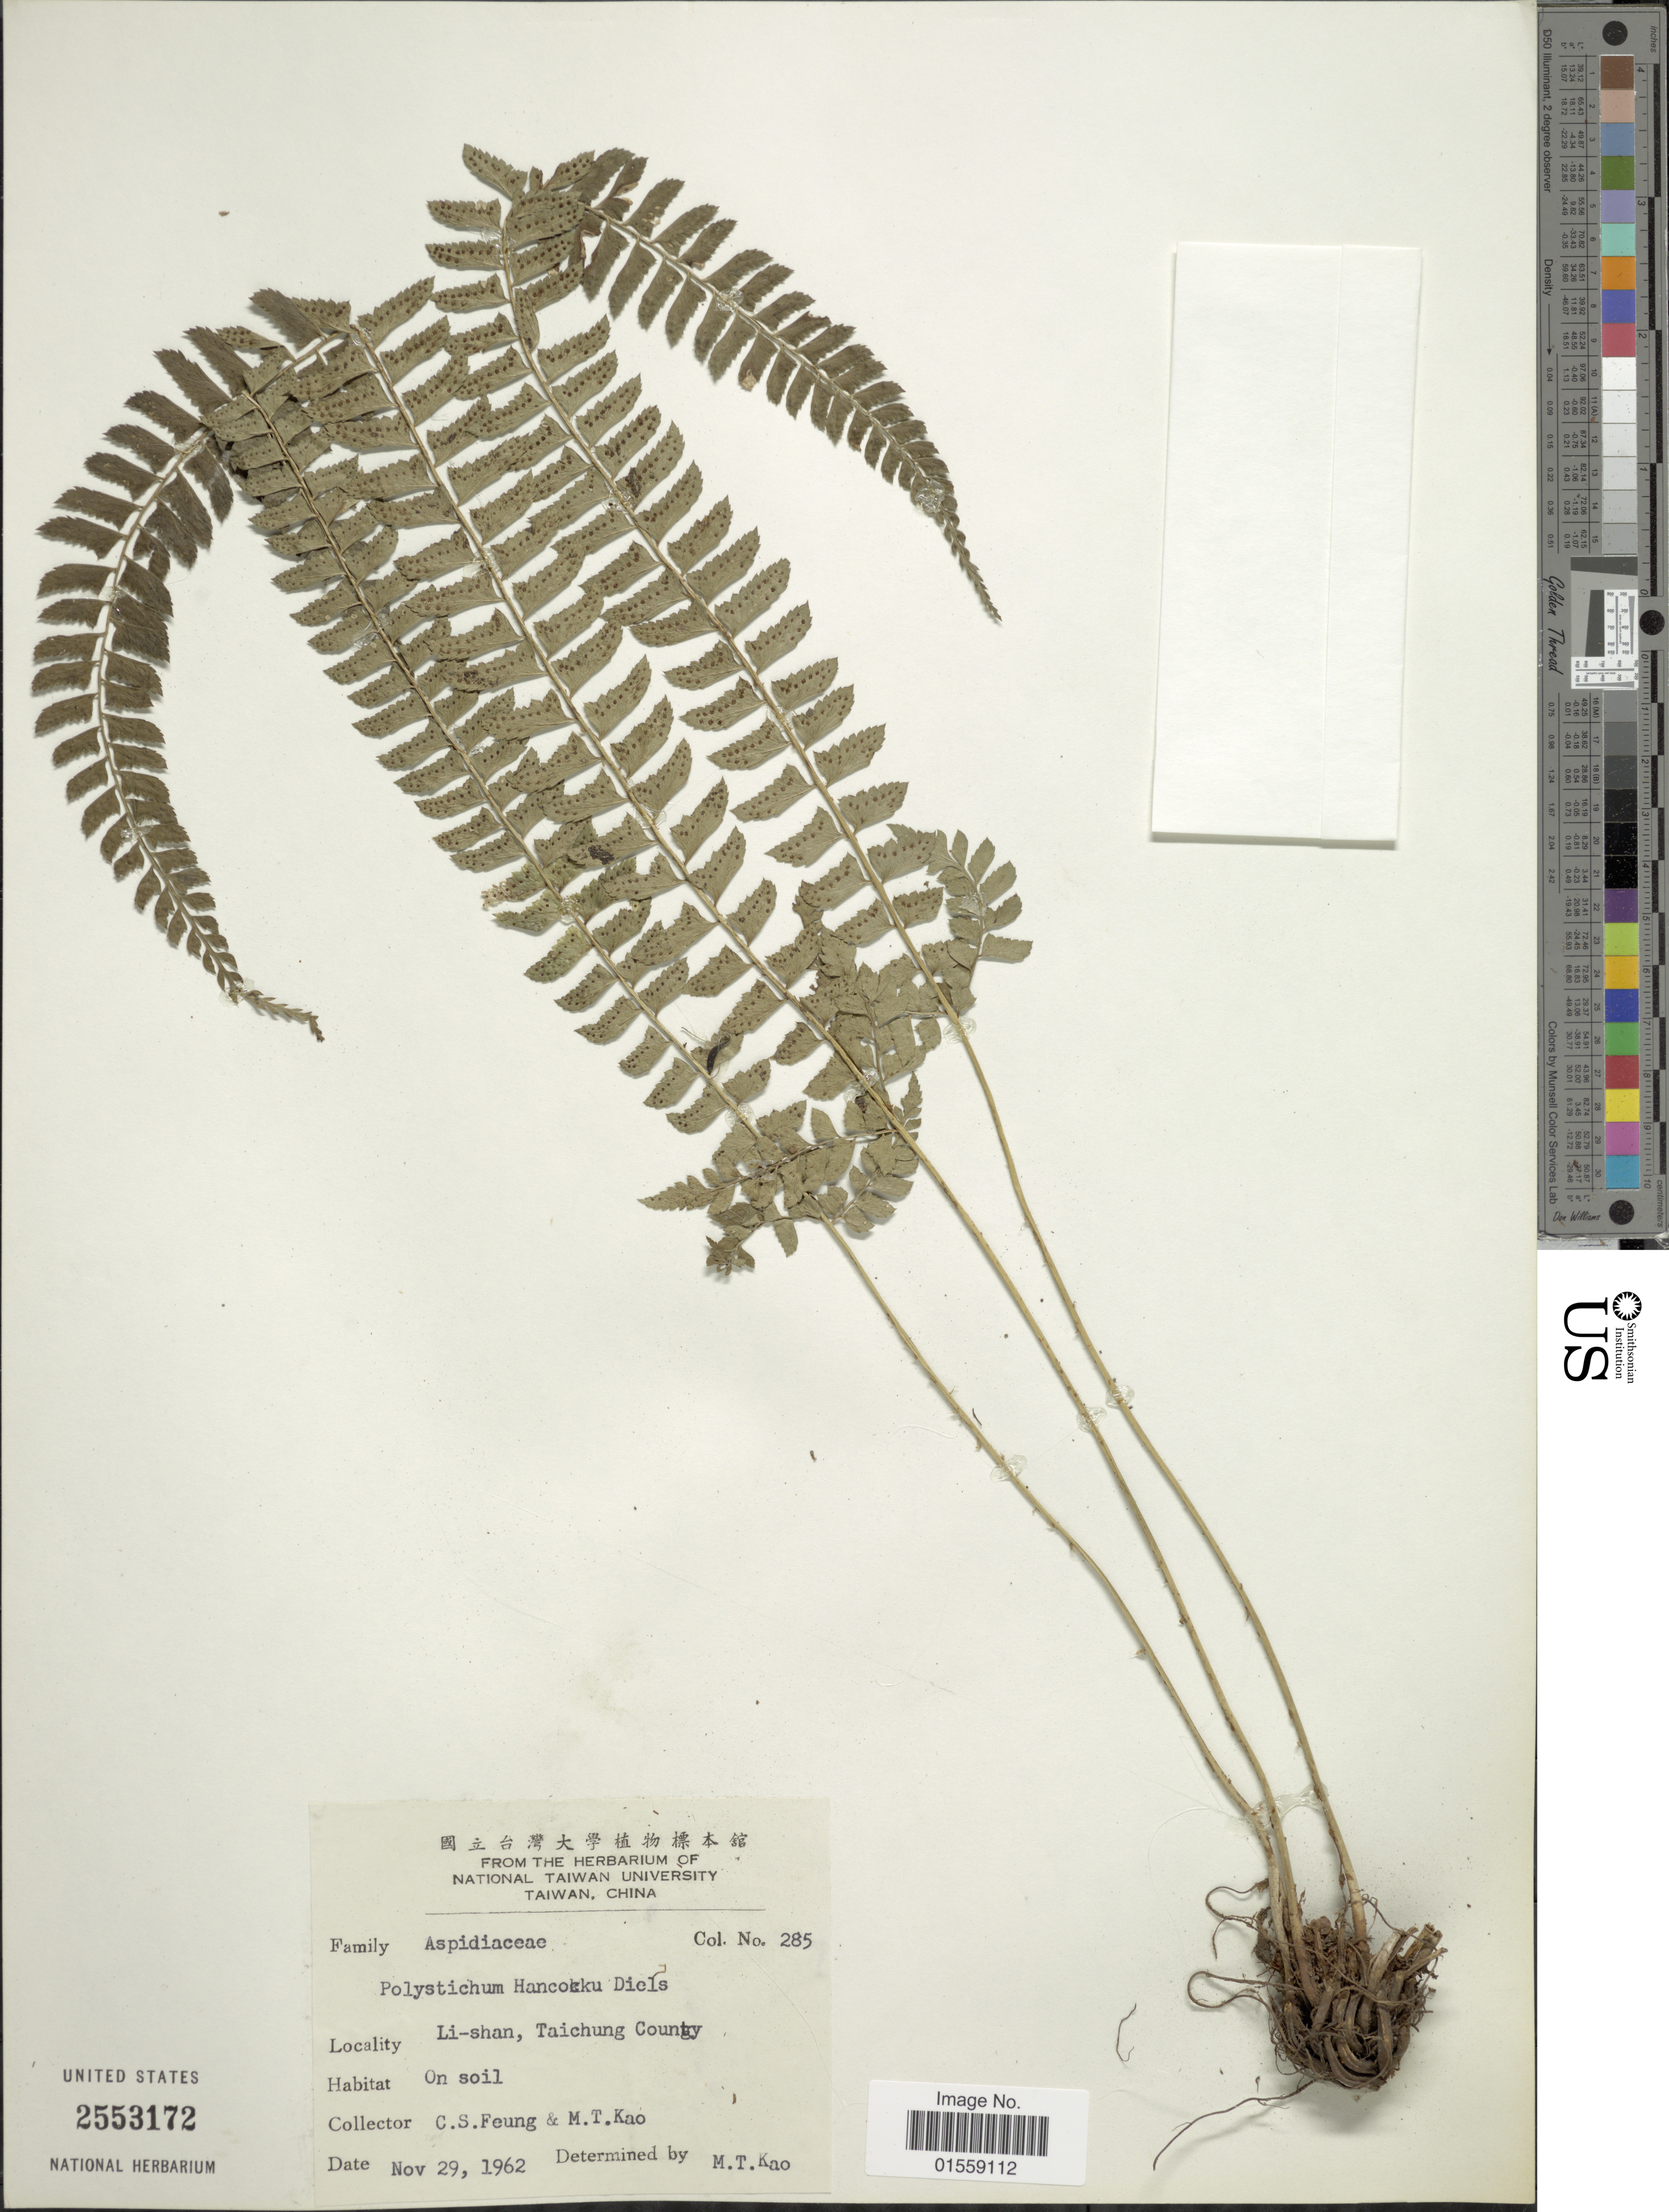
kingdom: Plantae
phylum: Tracheophyta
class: Polypodiopsida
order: Polypodiales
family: Dryopteridaceae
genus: Polystichum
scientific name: Polystichum hancockii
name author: (Hance) Diels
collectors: C. Feung & M. T. Kao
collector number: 285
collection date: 1962-11-29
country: Taiwan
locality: Taiwan, China, Li-Shan, Taichung County.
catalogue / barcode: US 2553172